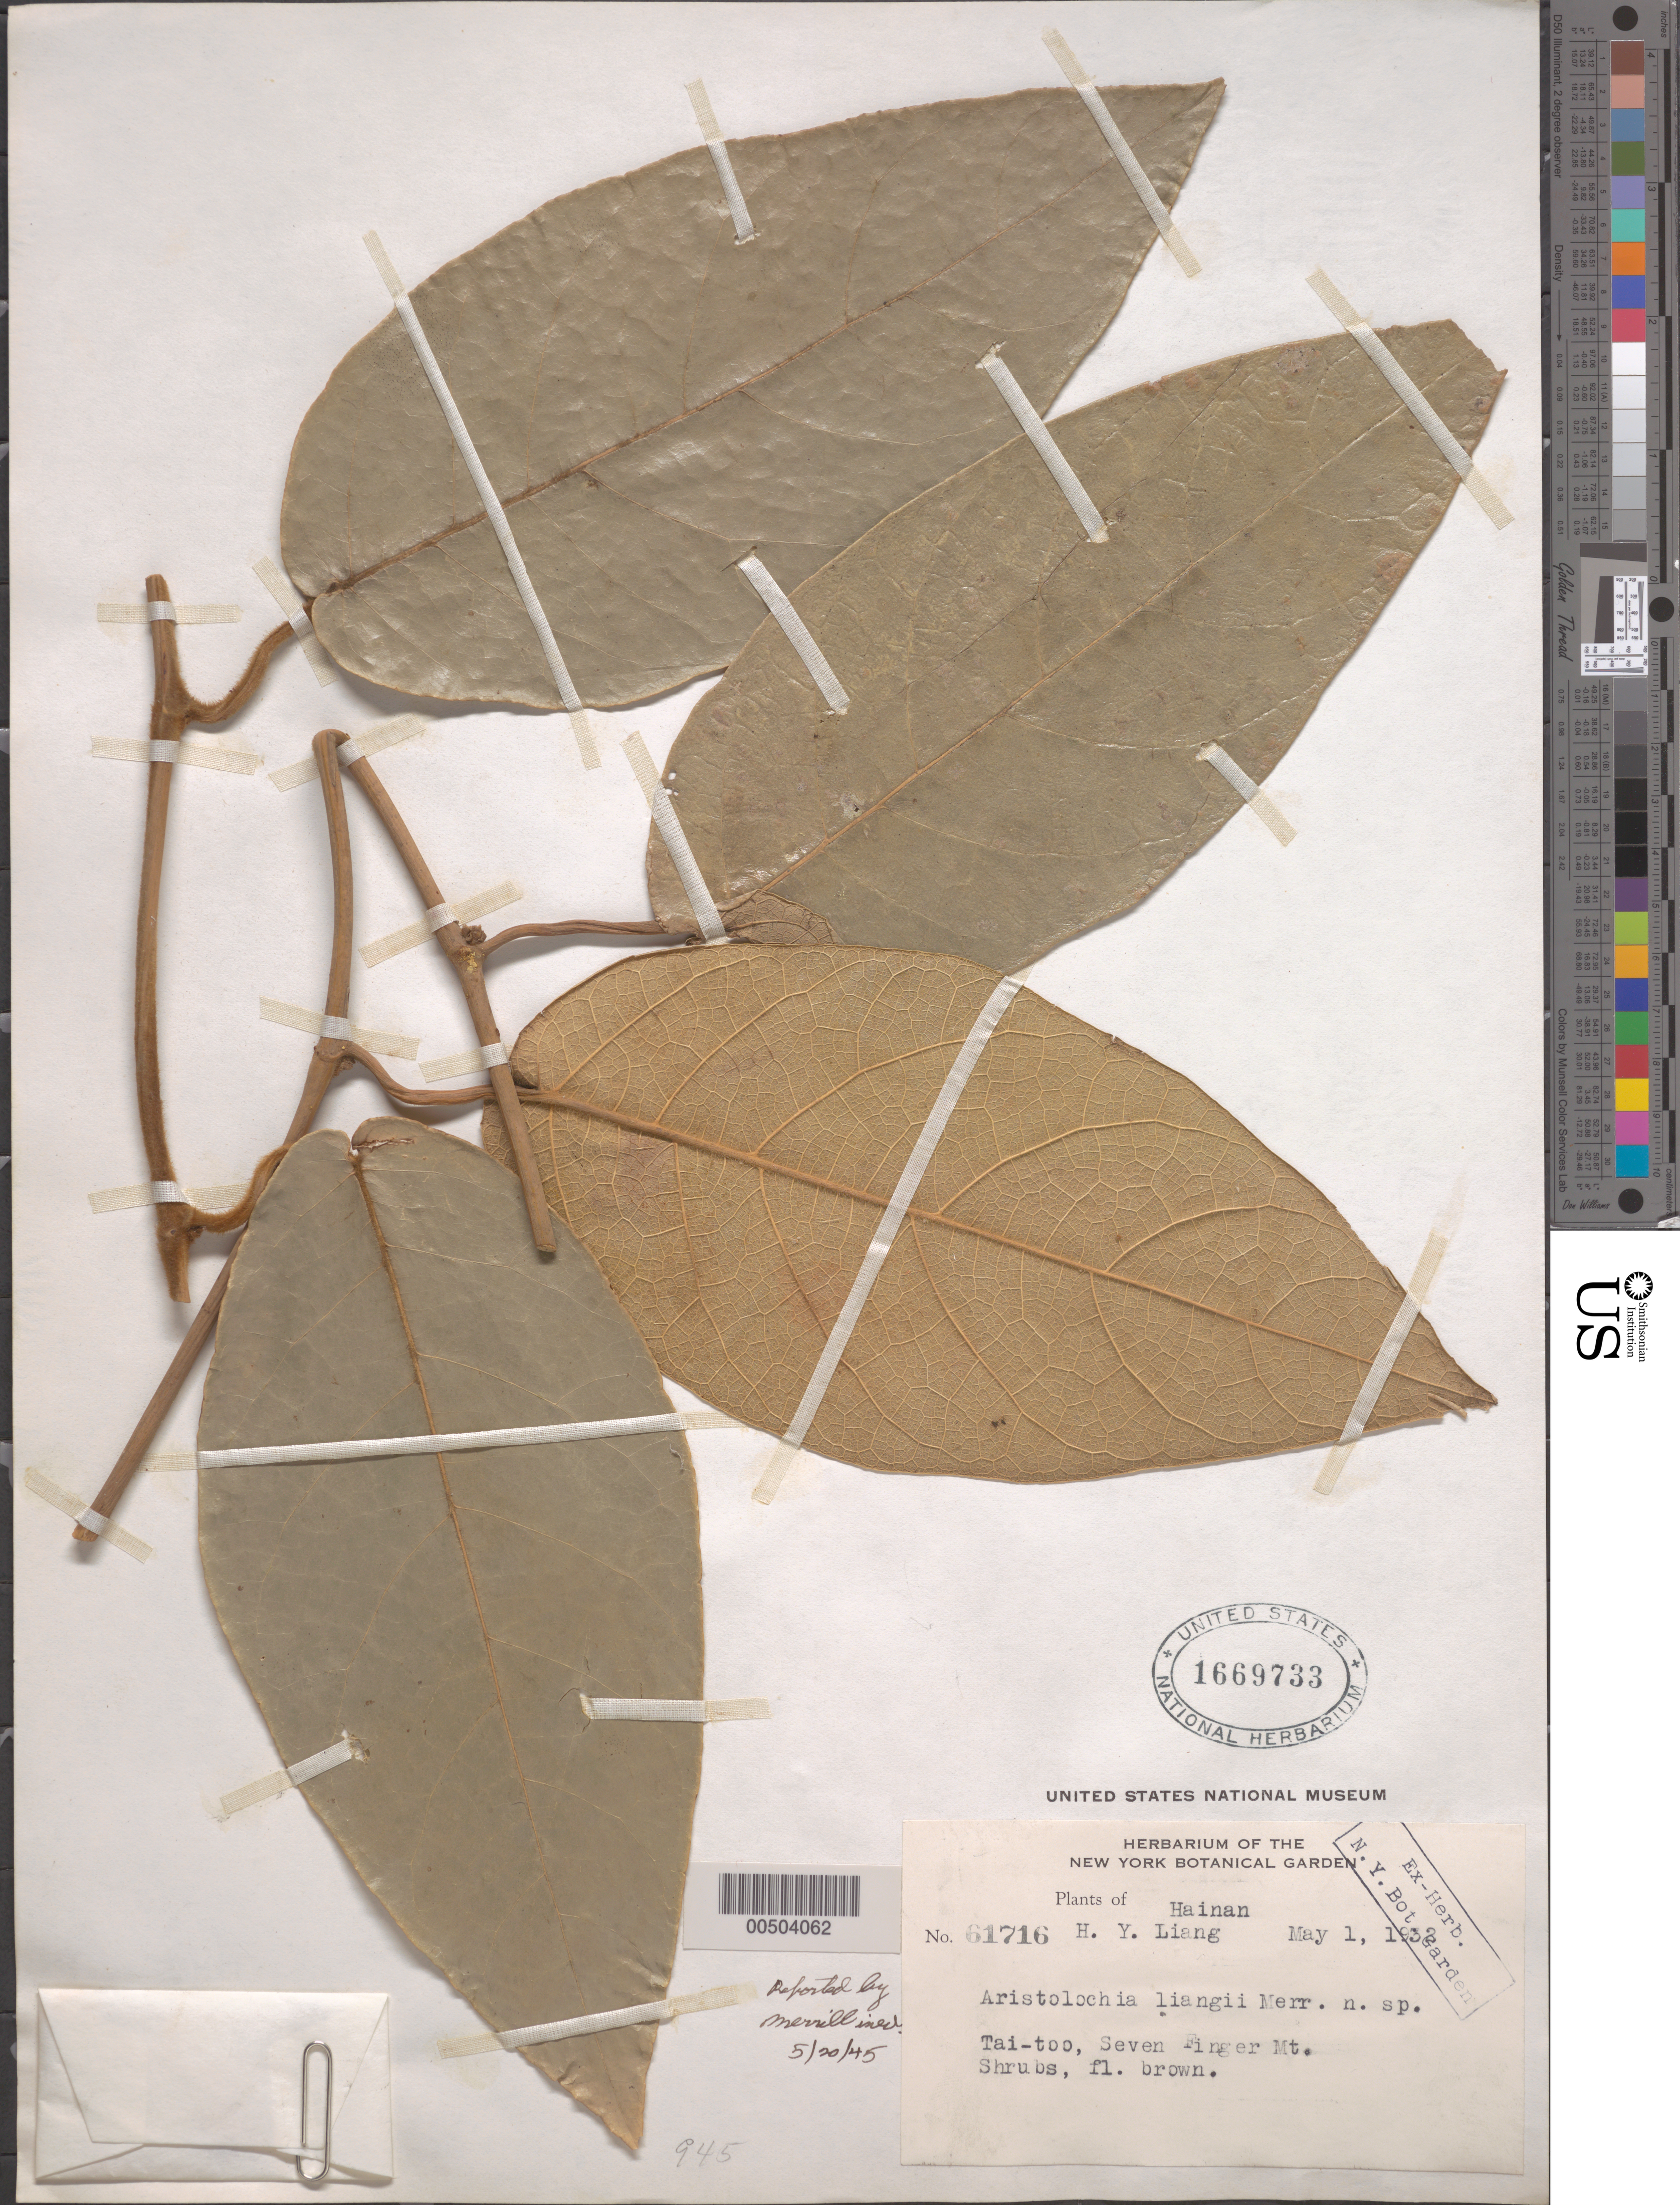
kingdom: Plantae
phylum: Tracheophyta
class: Magnoliopsida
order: Piperales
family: Aristolochiaceae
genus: Aristolochia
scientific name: Aristolochia liangii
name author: Merr.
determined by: Merrill, Elmer D.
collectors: H. Y. Liang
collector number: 61716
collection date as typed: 01 May 1932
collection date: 1932-05-01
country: China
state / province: Hainan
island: Hainan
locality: Seven Finger Mt., (Tai-too District)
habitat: Shrubs, fl. brown.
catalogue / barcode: US 1669733